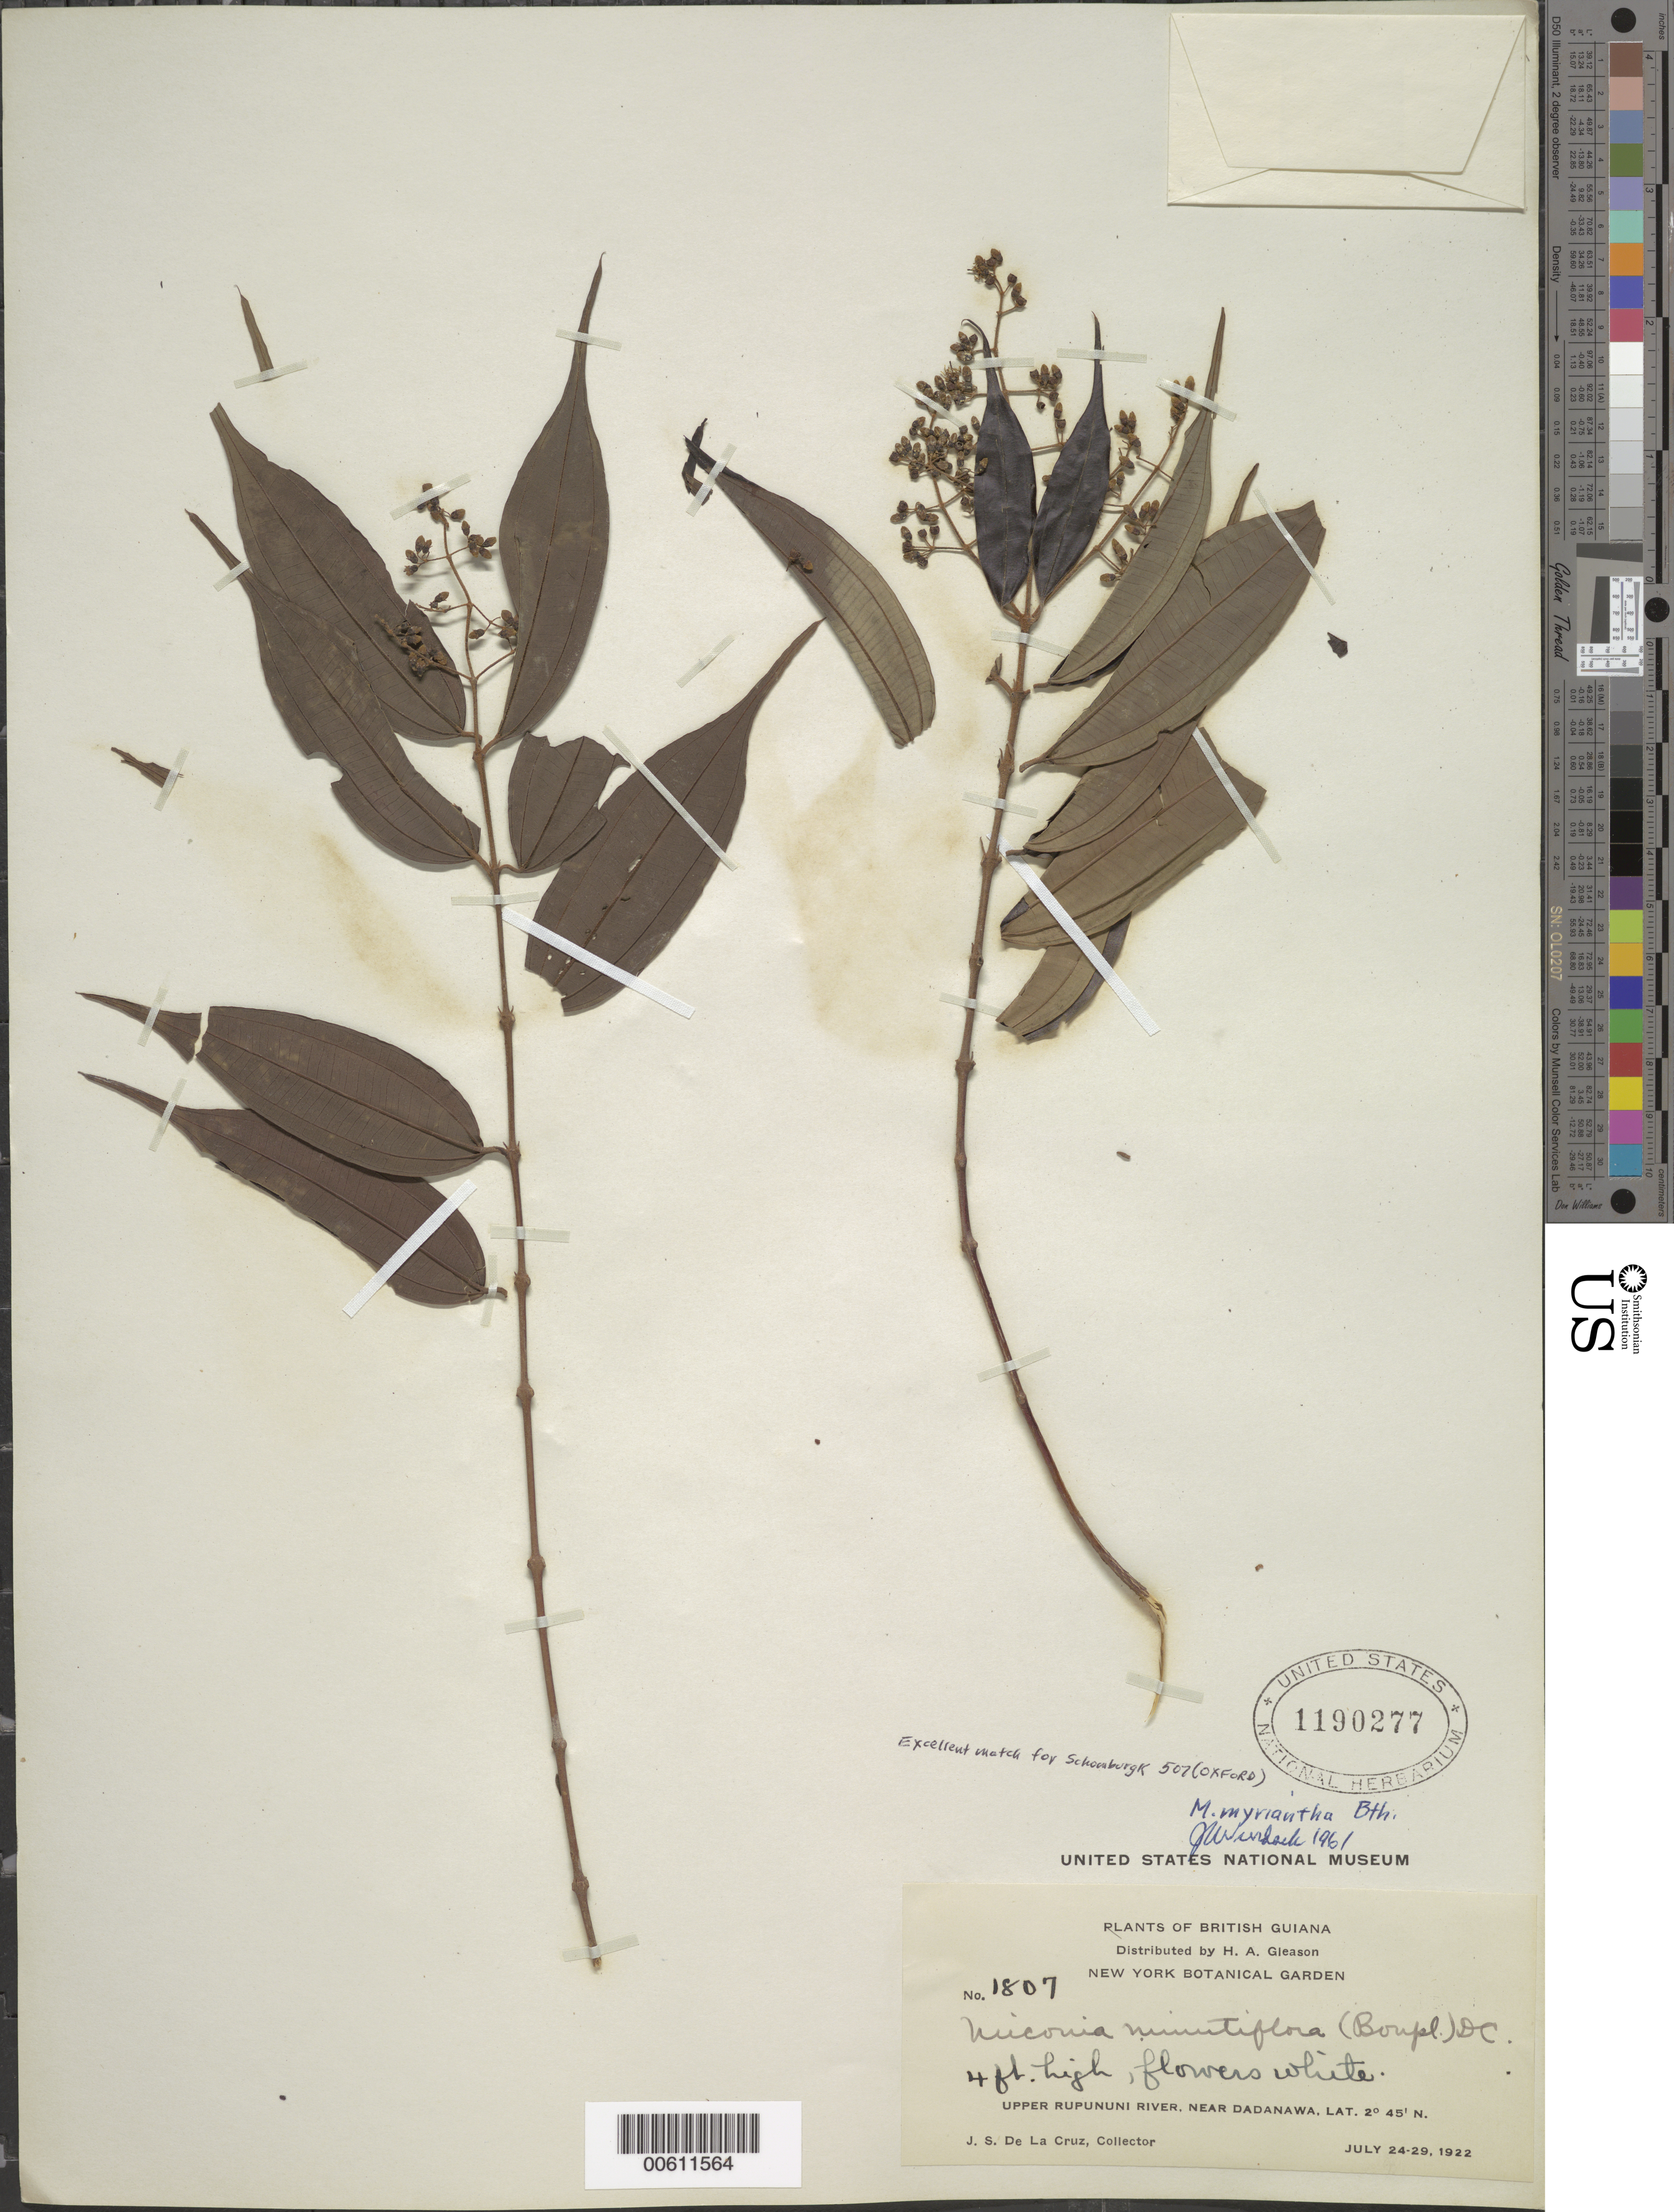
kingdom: Plantae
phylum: Tracheophyta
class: Magnoliopsida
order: Myrtales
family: Melastomataceae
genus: Miconia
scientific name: Miconia myriantha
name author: Benth.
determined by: Wurdack, John J., (US), US (UNITED STATES)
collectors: J. S. de la Cruz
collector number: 1807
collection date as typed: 24-Jul-22 to 29-Jul-22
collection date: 1922-07-24/1922-07-29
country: Guyana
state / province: U. Takutu-U. Essequibo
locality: Dadanawa, near, upper Rupununi R.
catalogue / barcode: US 1190277